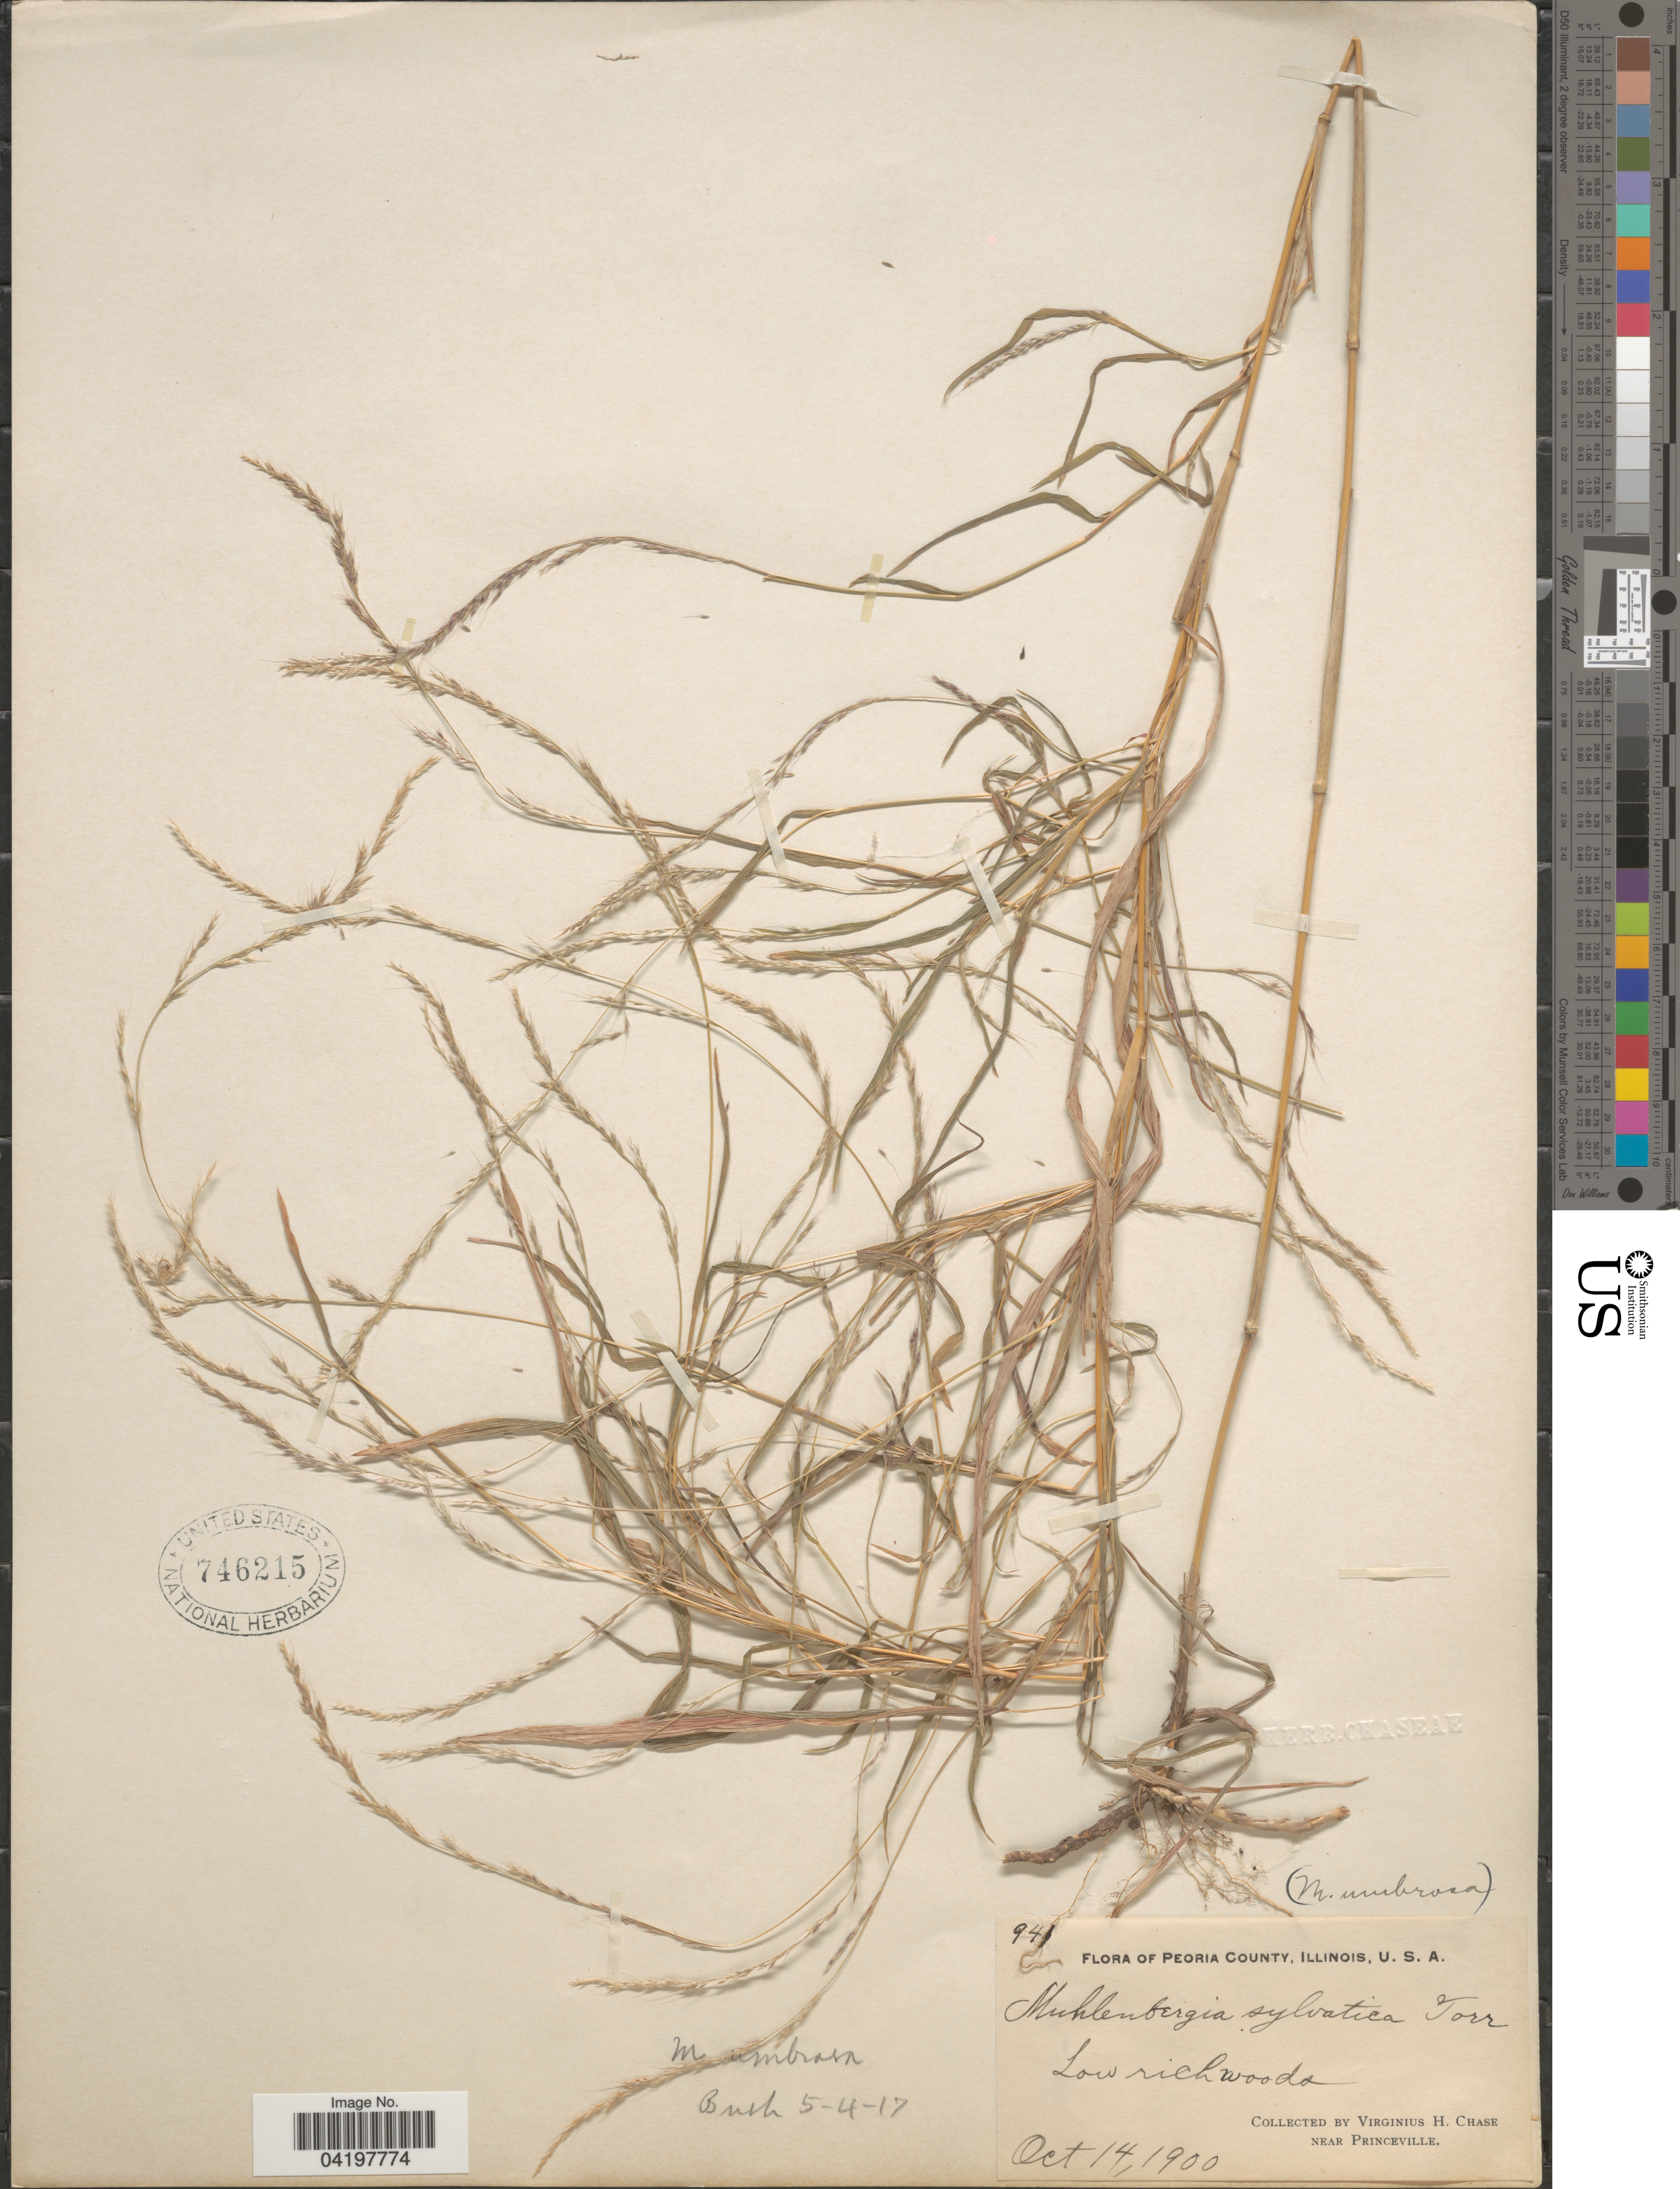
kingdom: Plantae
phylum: Tracheophyta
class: Liliopsida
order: Poales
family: Poaceae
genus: Muhlenbergia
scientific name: Muhlenbergia sylvatica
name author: (Torr.) Torr. ex A. Gray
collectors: V. H. Chase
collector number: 941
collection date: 1900-10-14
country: United States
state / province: Illinois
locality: Peoria County. Low rich woods. Near Princeville.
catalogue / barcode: US 746215